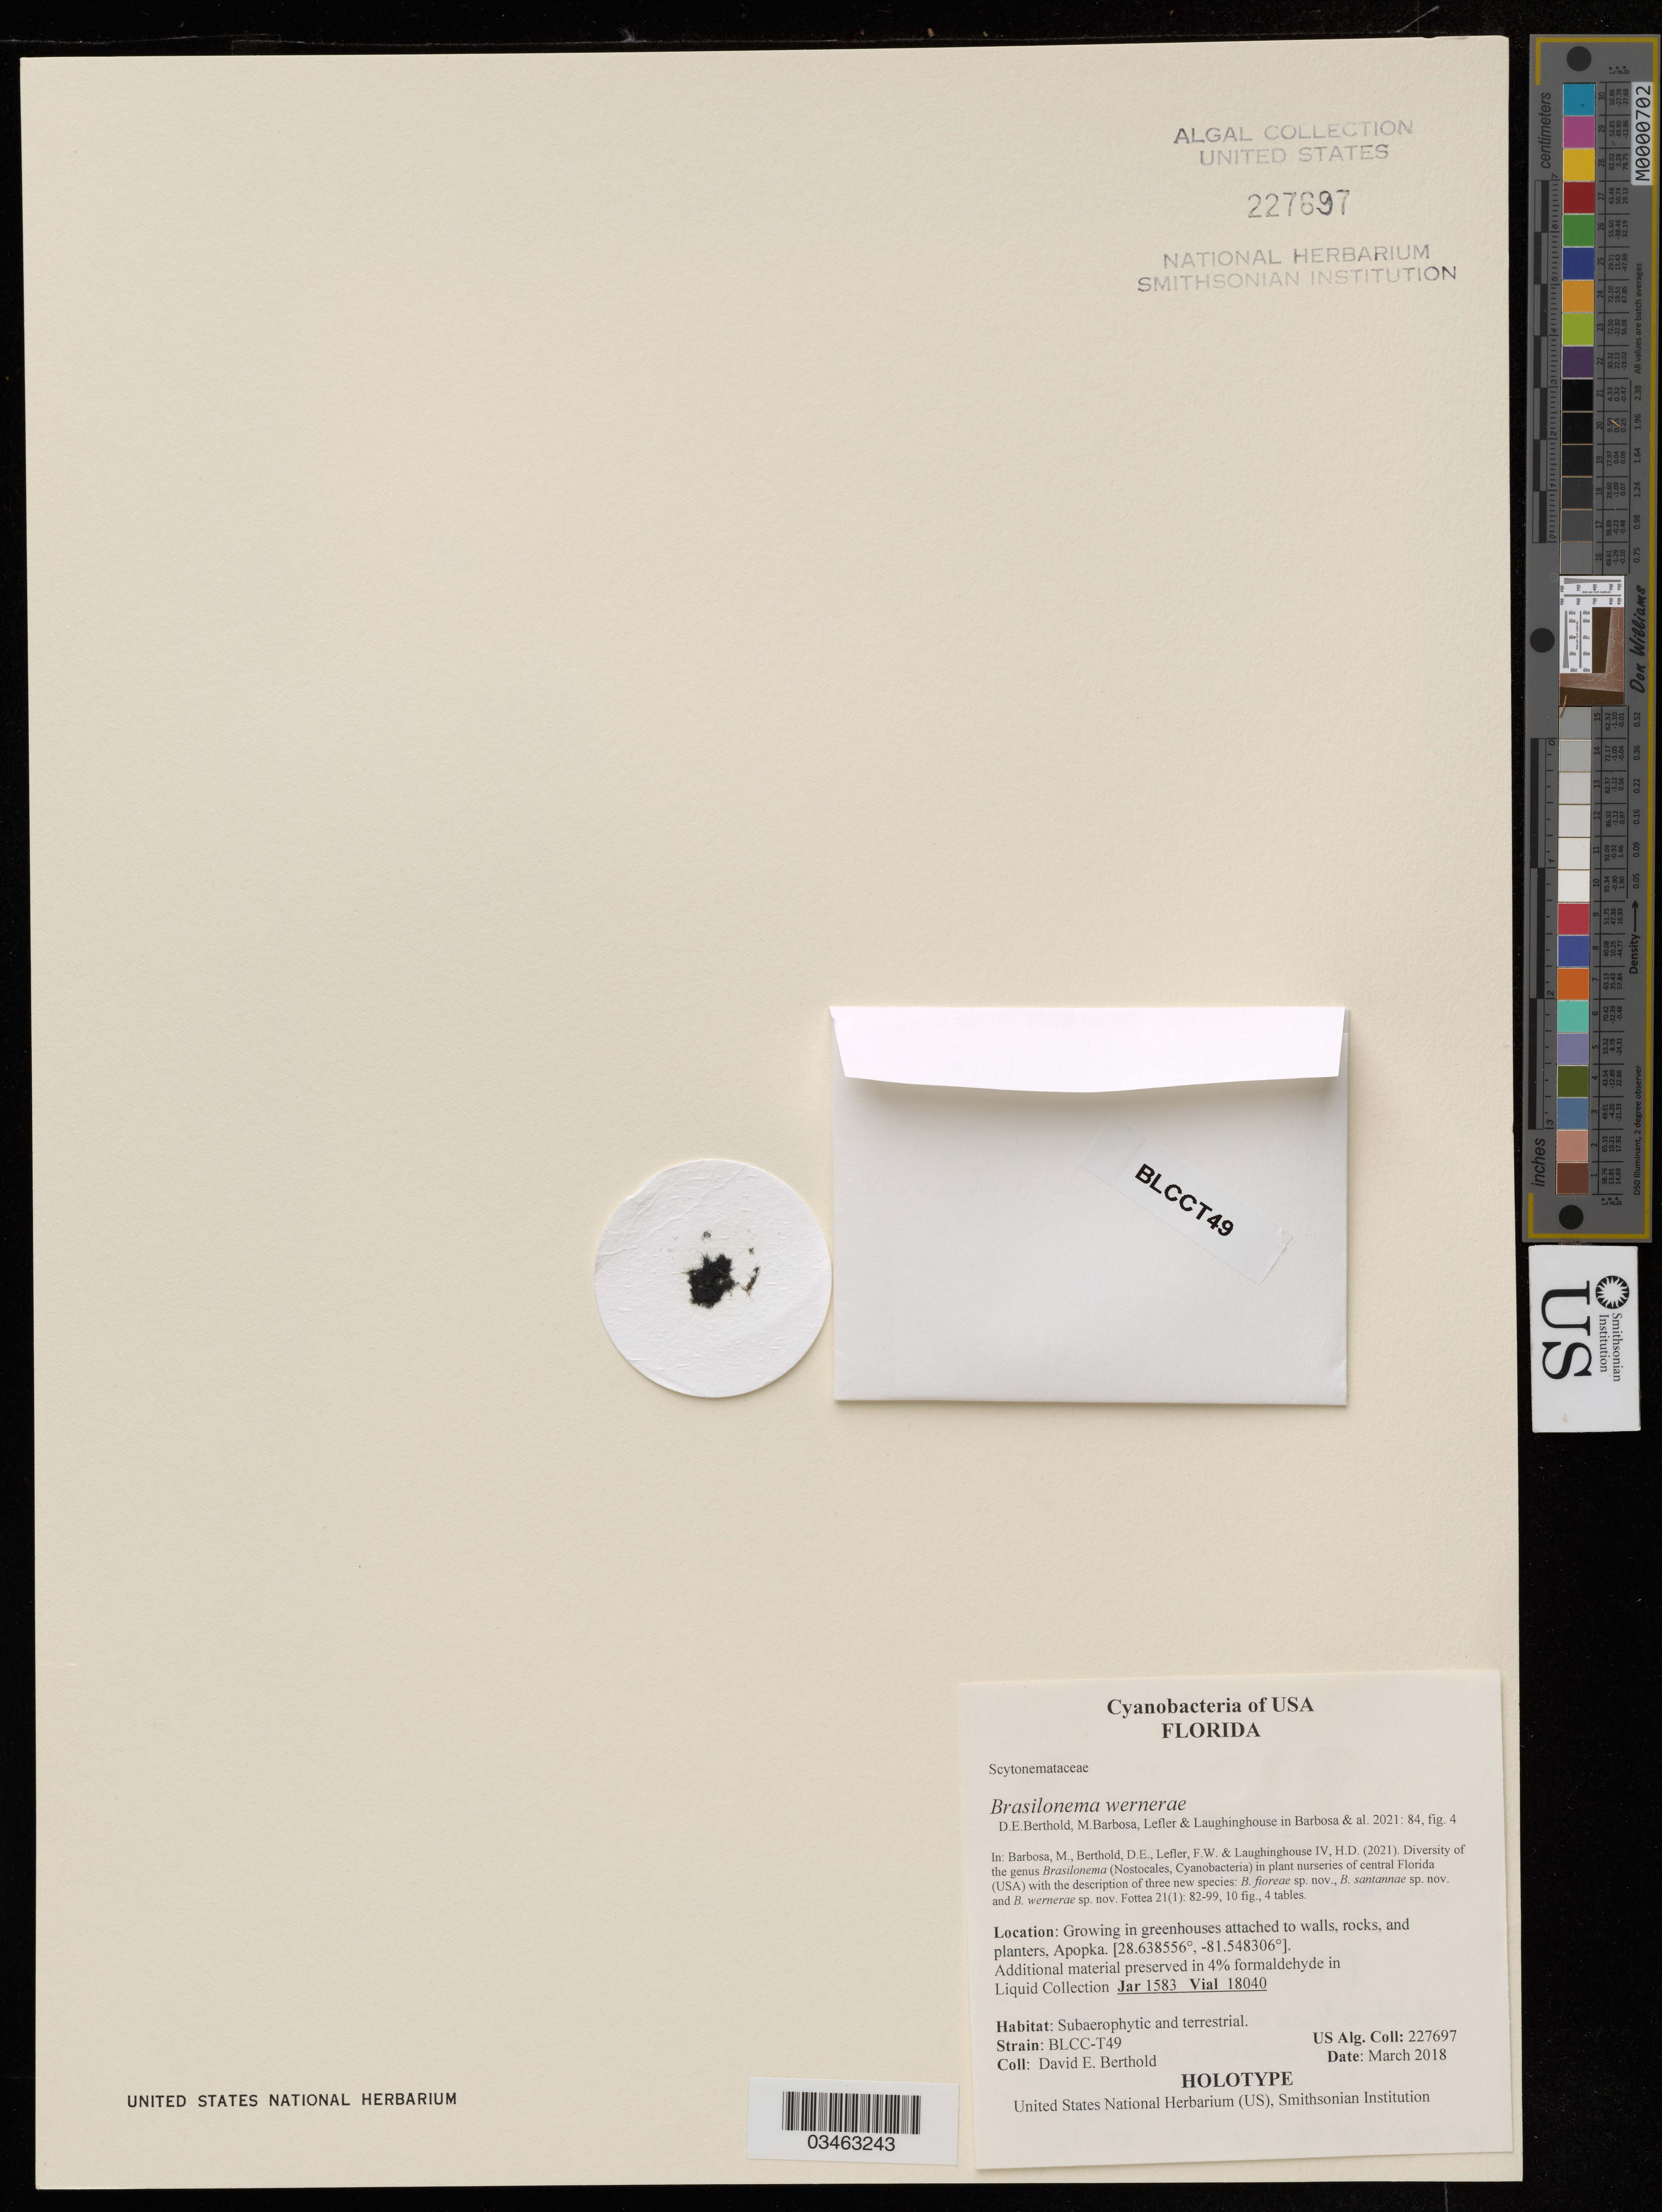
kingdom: Bacteria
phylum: Cyanobacteria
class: Cyanobacteriia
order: Cyanobacteriales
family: Nostocaceae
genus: Brasilonema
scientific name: Brasilonema wernerae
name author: D.E. Berthold et al.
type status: Holotype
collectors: D. Berthold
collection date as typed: March 2018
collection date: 2018-03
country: United States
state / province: Florida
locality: Apopka. Growing in greenhouses attached to walls, rocks and planters.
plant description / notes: Additional material associated with type preserved in 4% formaldehyde in liquid collection.; Strain BLCC-T49.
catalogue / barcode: US 227697